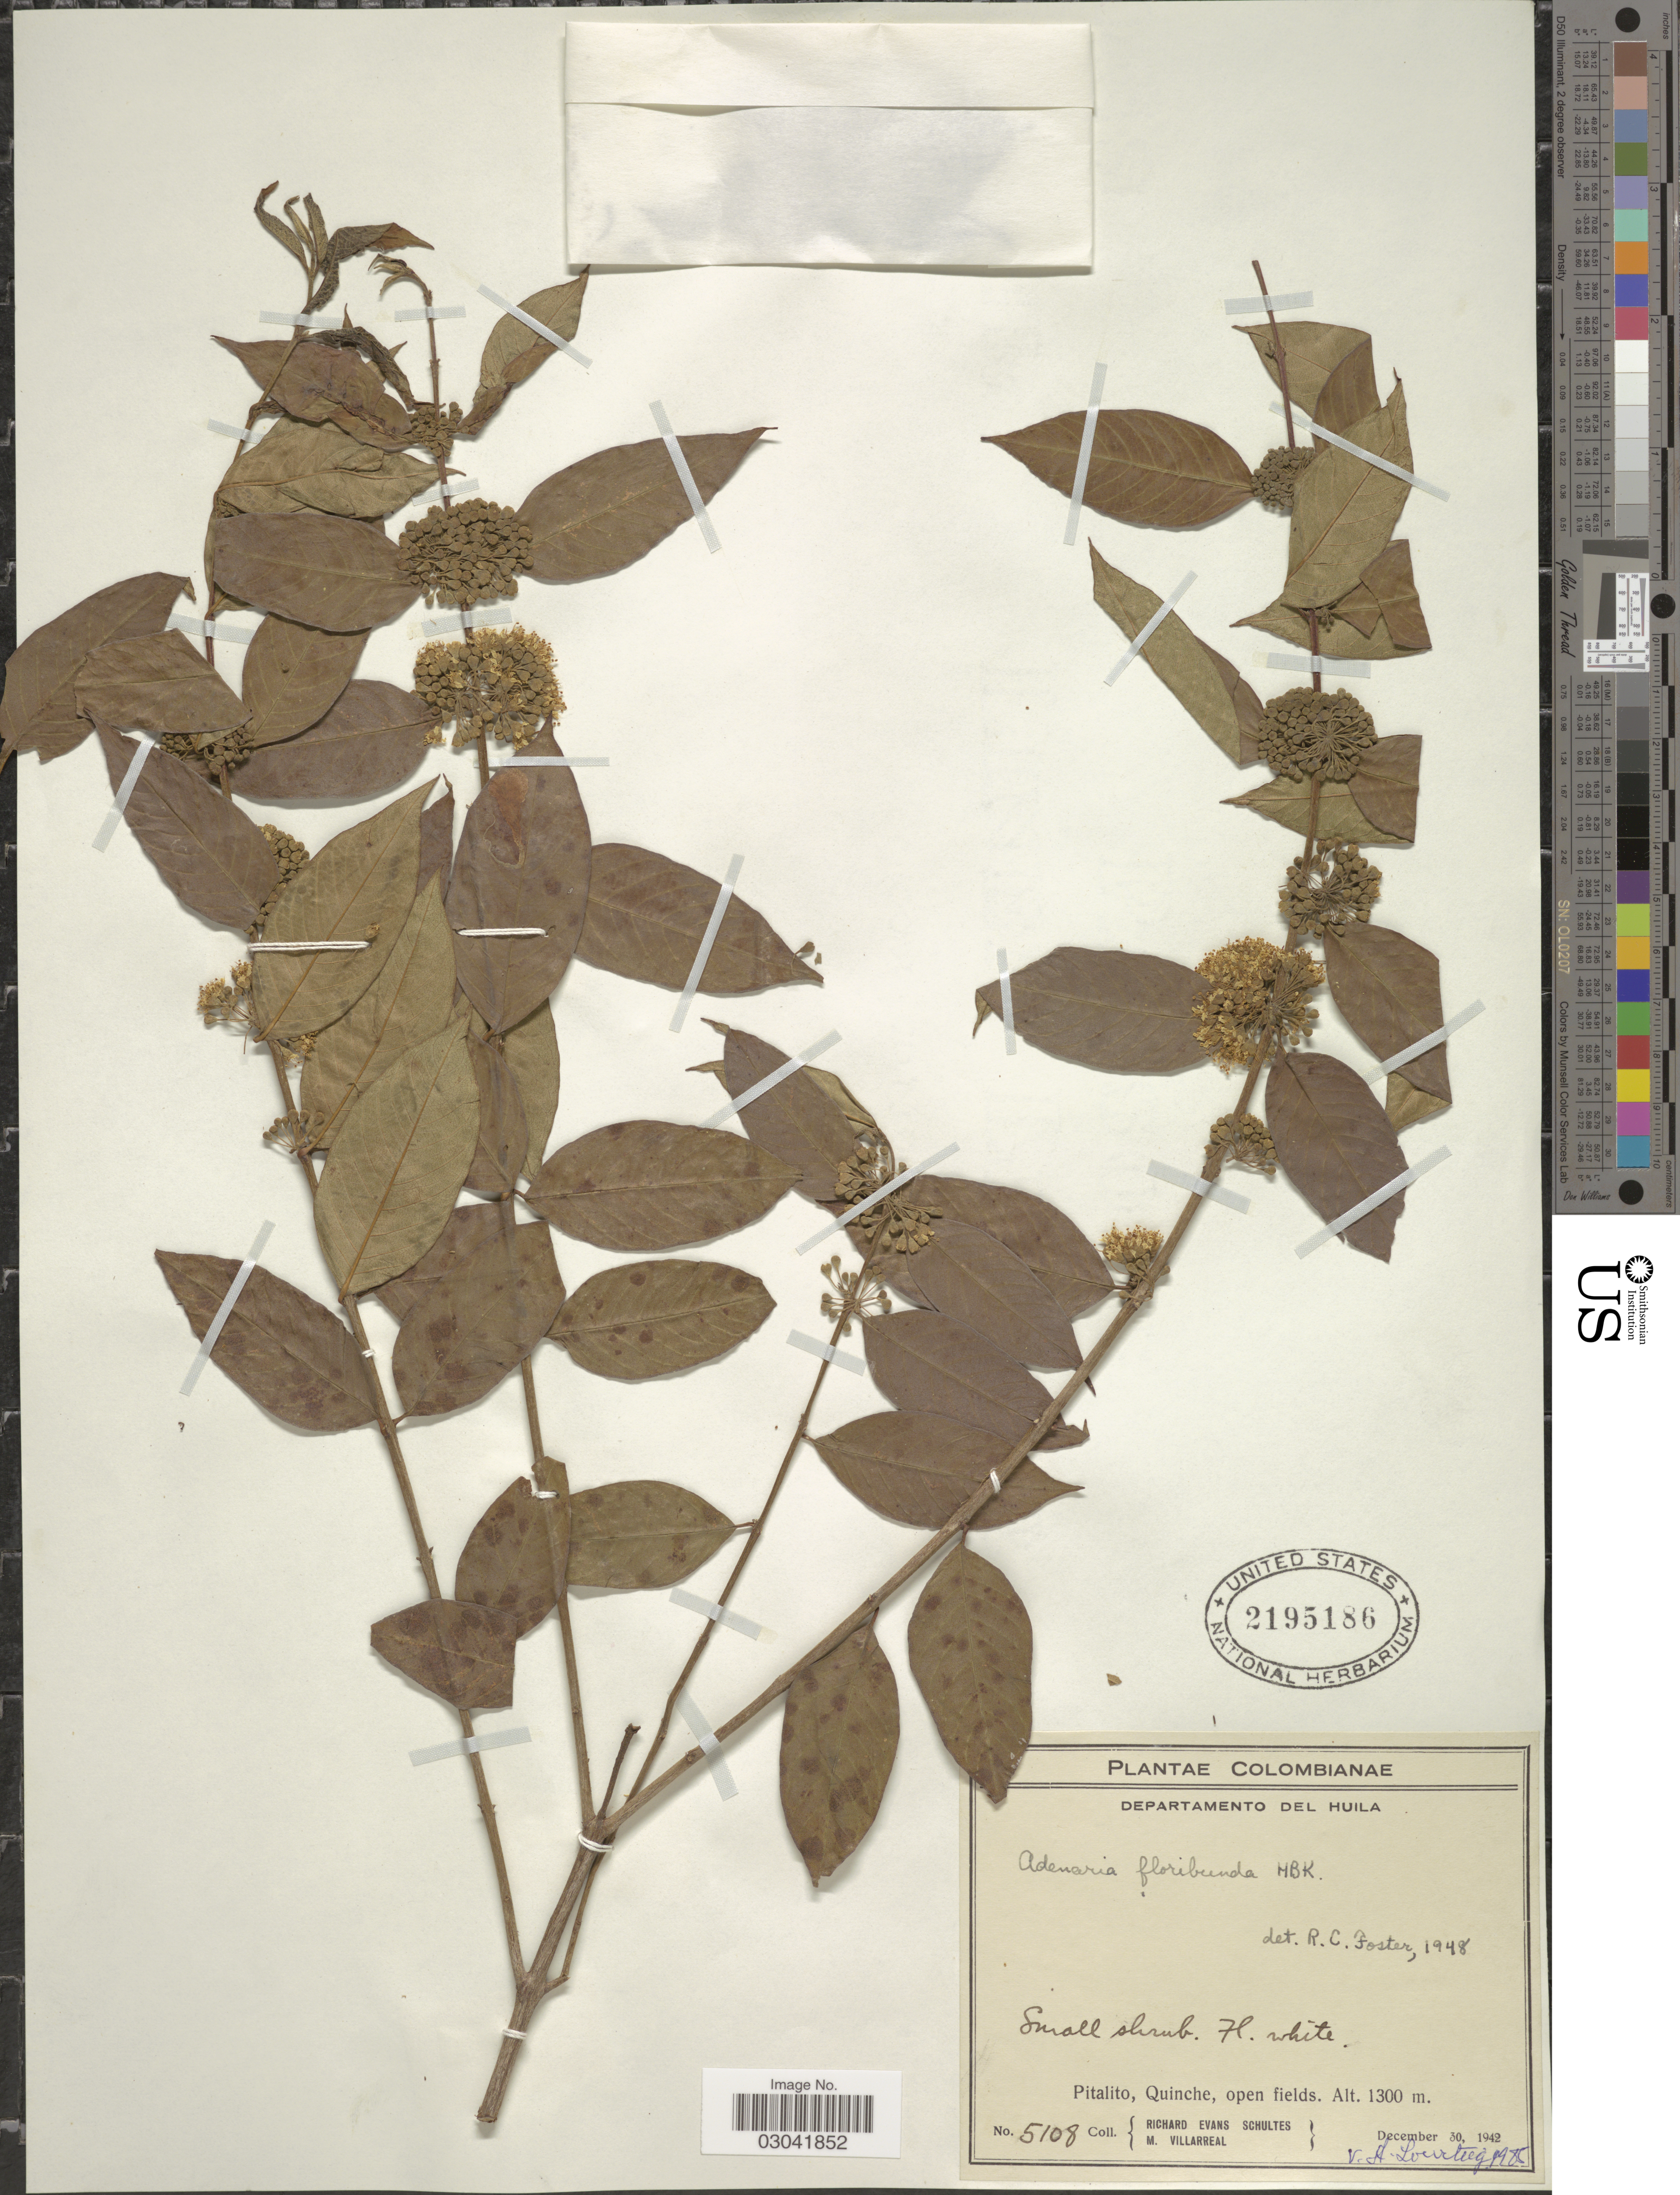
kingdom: Plantae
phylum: Tracheophyta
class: Magnoliopsida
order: Myrtales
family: Lythraceae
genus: Adenaria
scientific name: Adenaria floribunda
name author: Kunth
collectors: R. E. Schultes & M. Villarreal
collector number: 5108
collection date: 1942-12-30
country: Colombia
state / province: Huila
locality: Departamento del Huila. Pitalito, Quinche.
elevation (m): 1300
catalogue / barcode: US 2195186